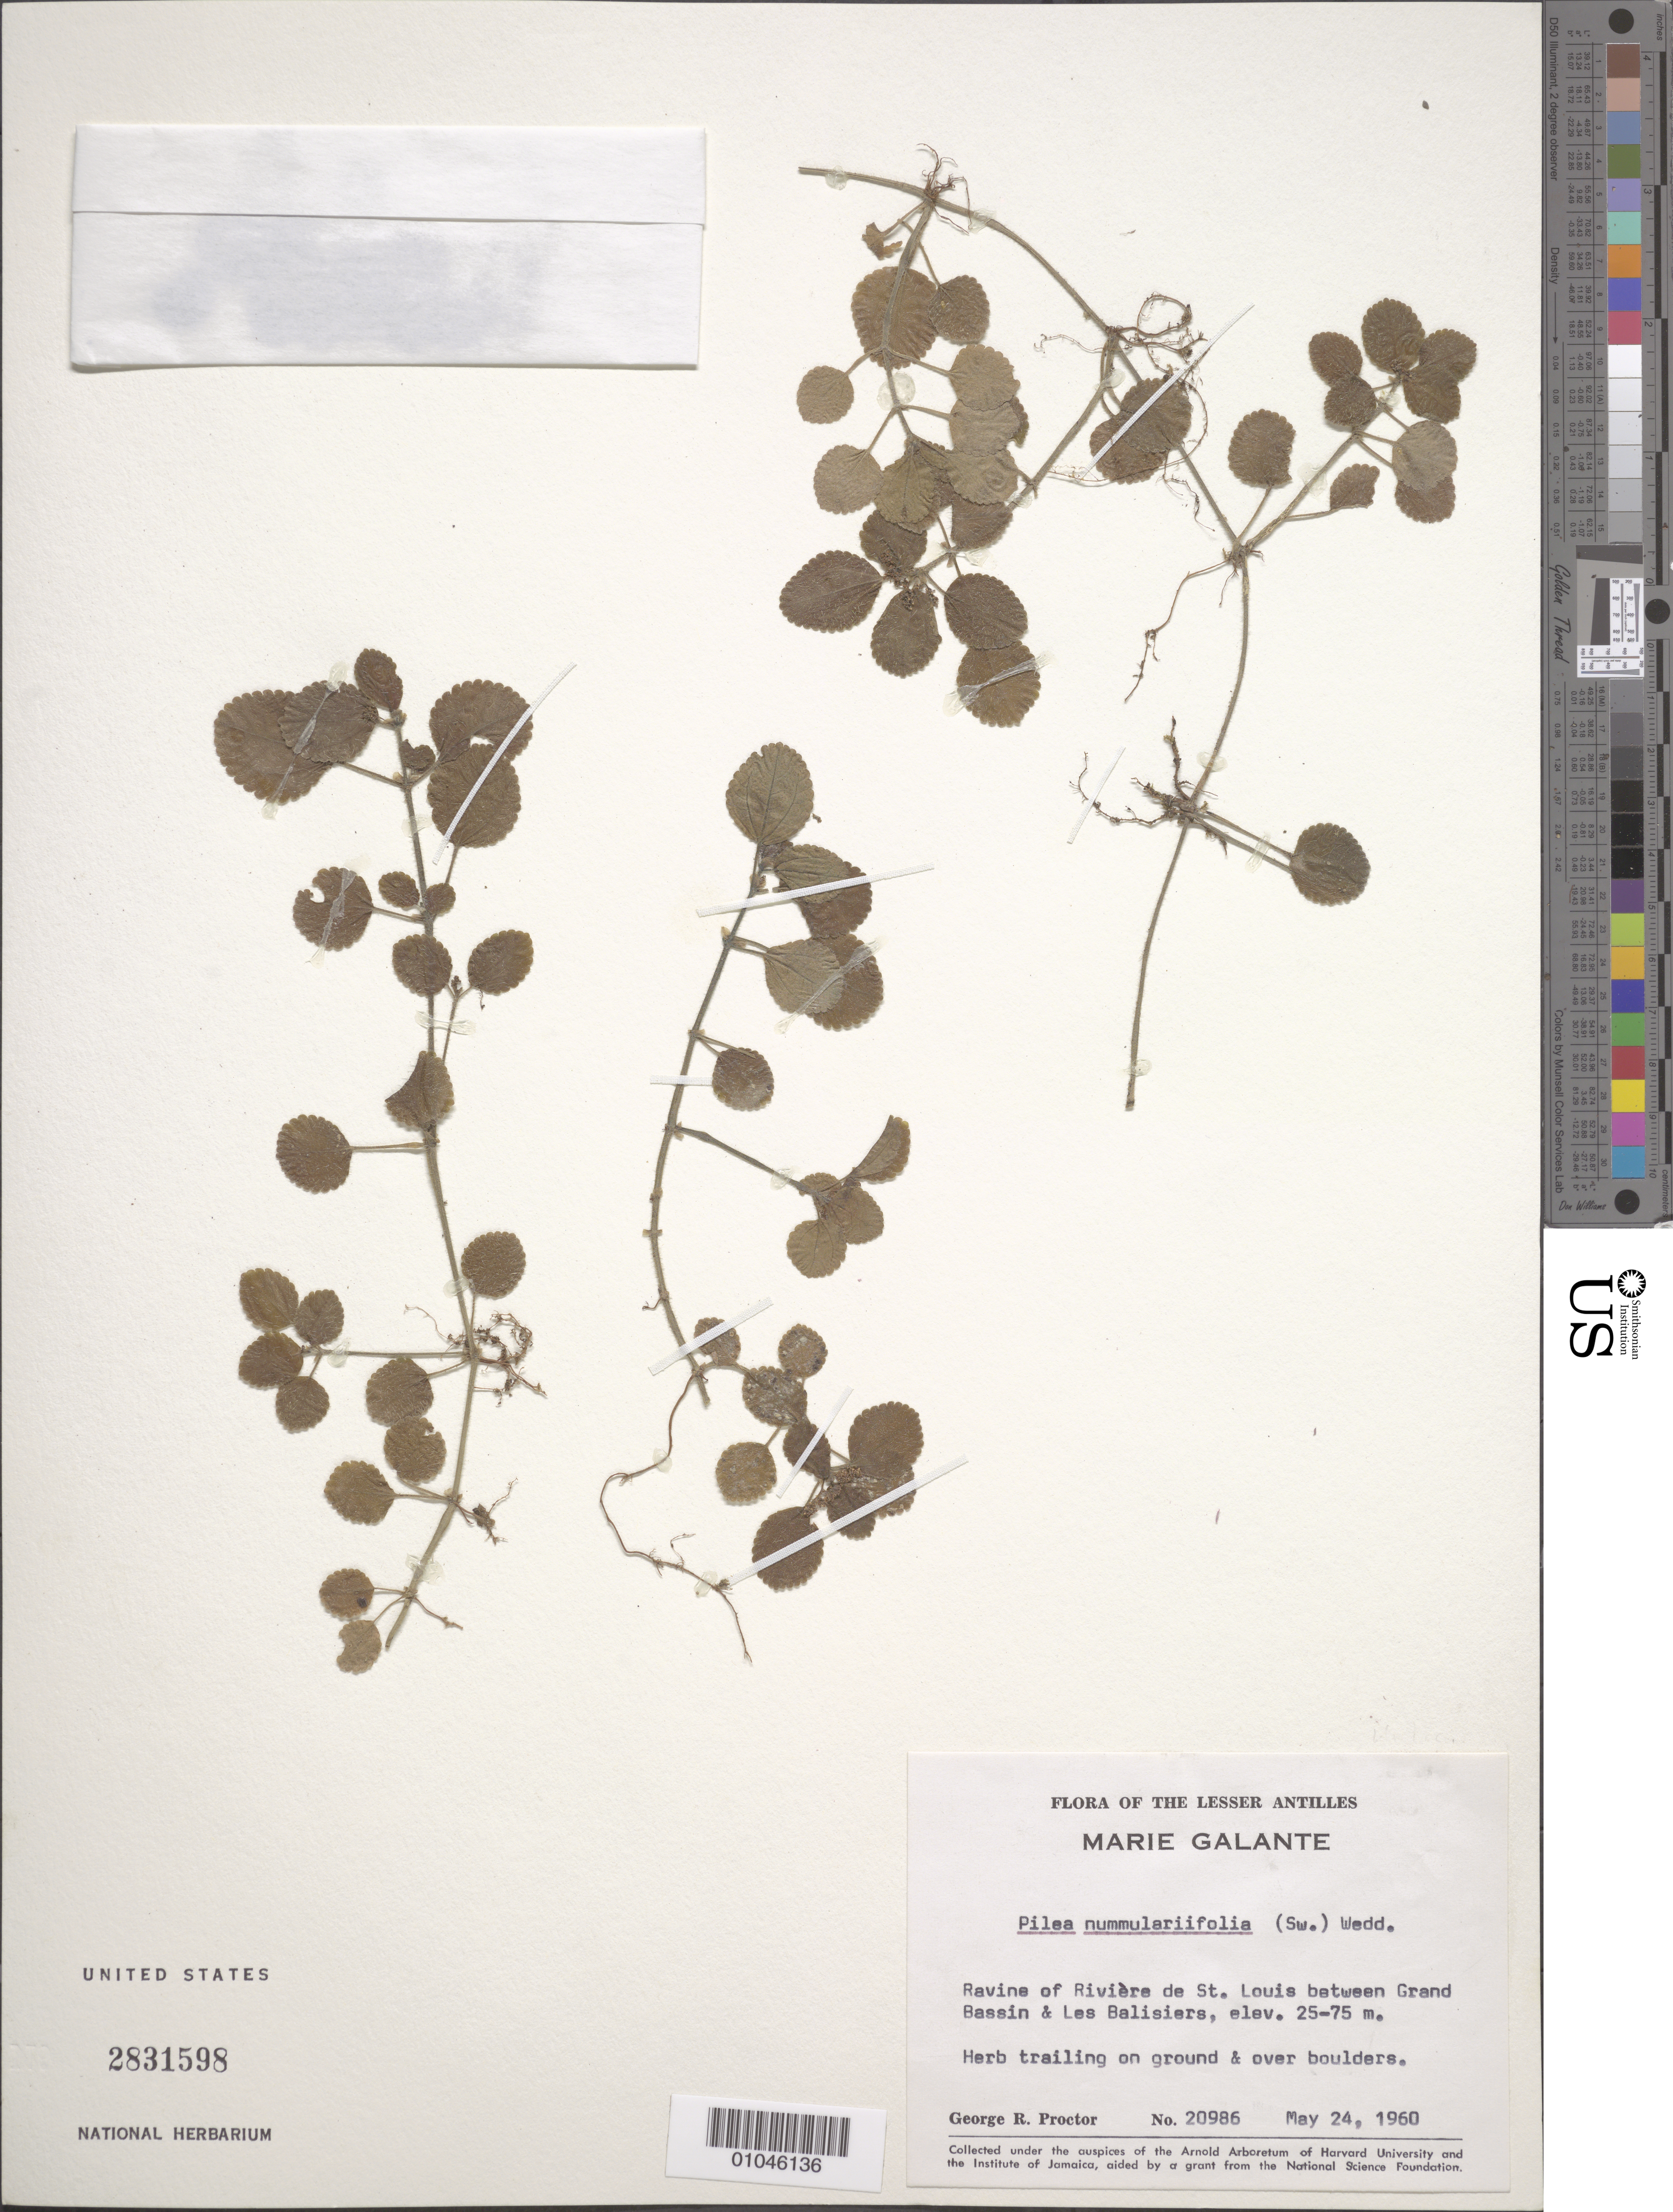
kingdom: Plantae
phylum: Tracheophyta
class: Magnoliopsida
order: Rosales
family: Urticaceae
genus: Pilea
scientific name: Pilea nummularifolia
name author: (Sw.) Wedd.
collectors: G. R. Proctor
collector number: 20986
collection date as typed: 24 May 1960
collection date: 1960-05-24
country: Guadeloupe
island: Marie Galante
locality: Ravine of Riviere de St. Louis between Grand Bassin and Les Balisiere. Herb trailing on ground and over boulders.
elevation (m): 25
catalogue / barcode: US 2831598